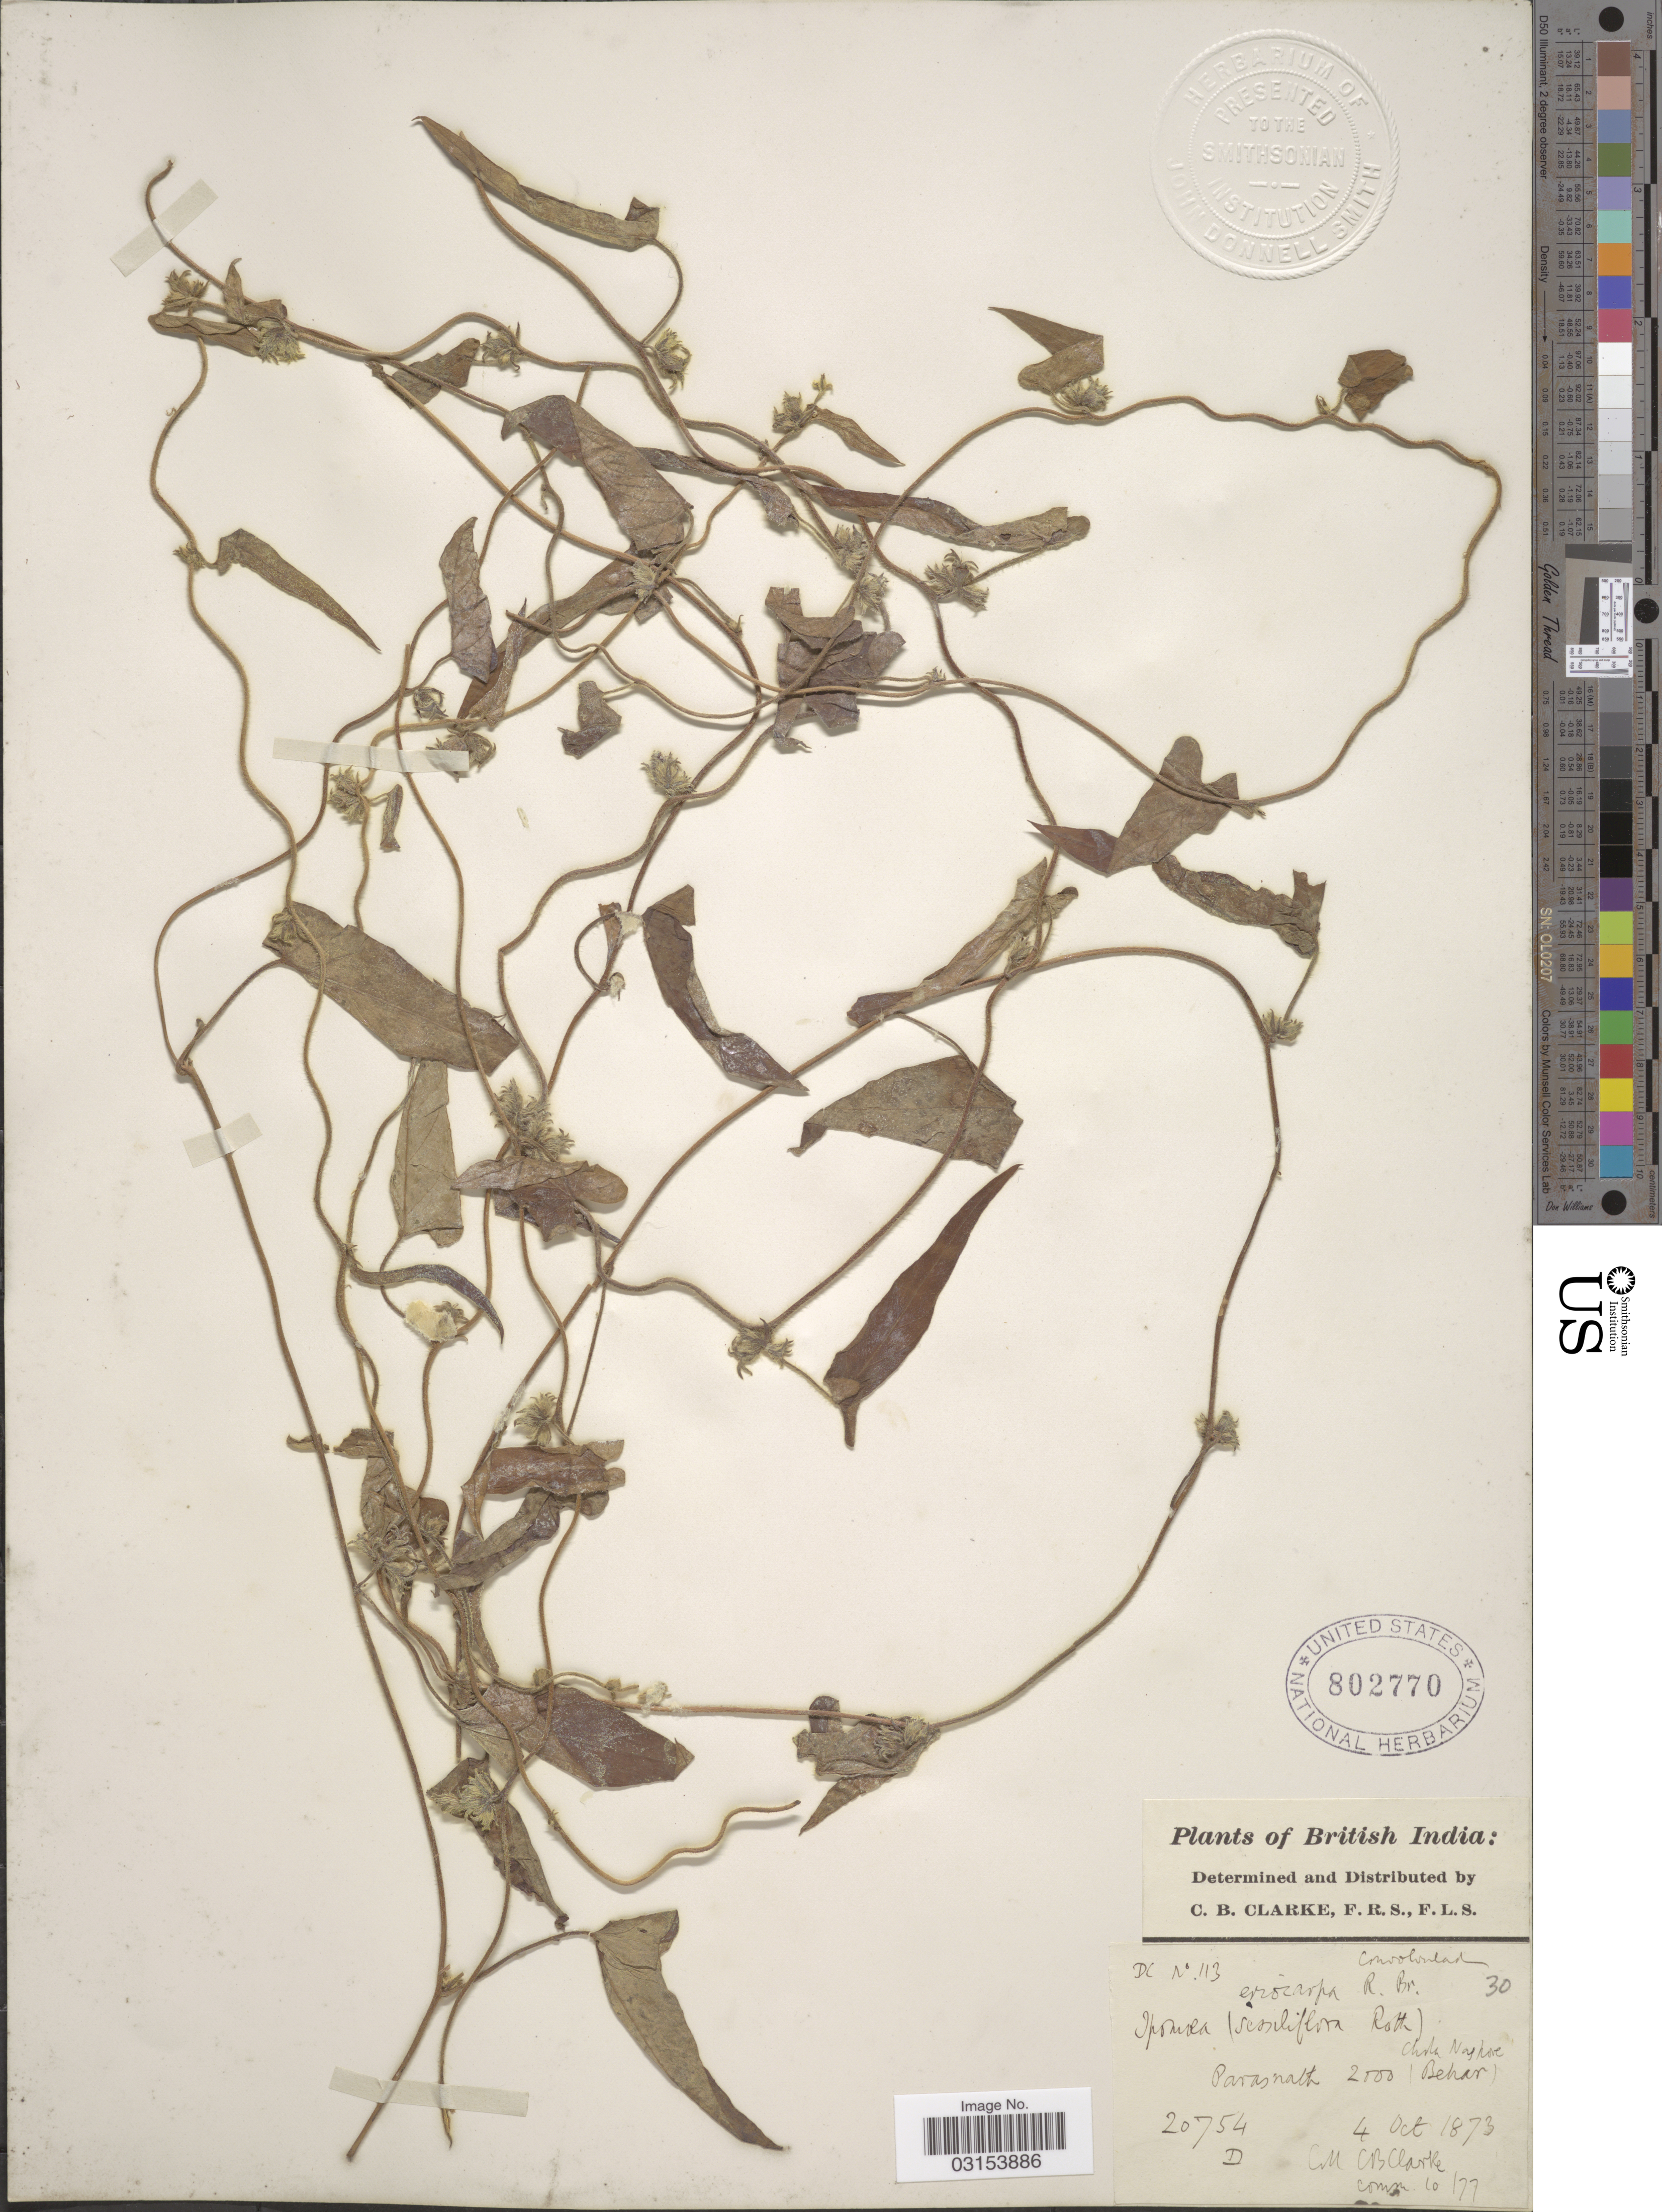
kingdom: Plantae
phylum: Tracheophyta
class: Magnoliopsida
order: Solanales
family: Convolvulaceae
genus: Ipomoea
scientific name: Ipomoea eriocarpa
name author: R. Br.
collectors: C. B. Clarke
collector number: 20754D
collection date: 1873-10-04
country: India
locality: British India. Chota Nagpore. Parasnath (Behar).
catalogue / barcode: US 802770